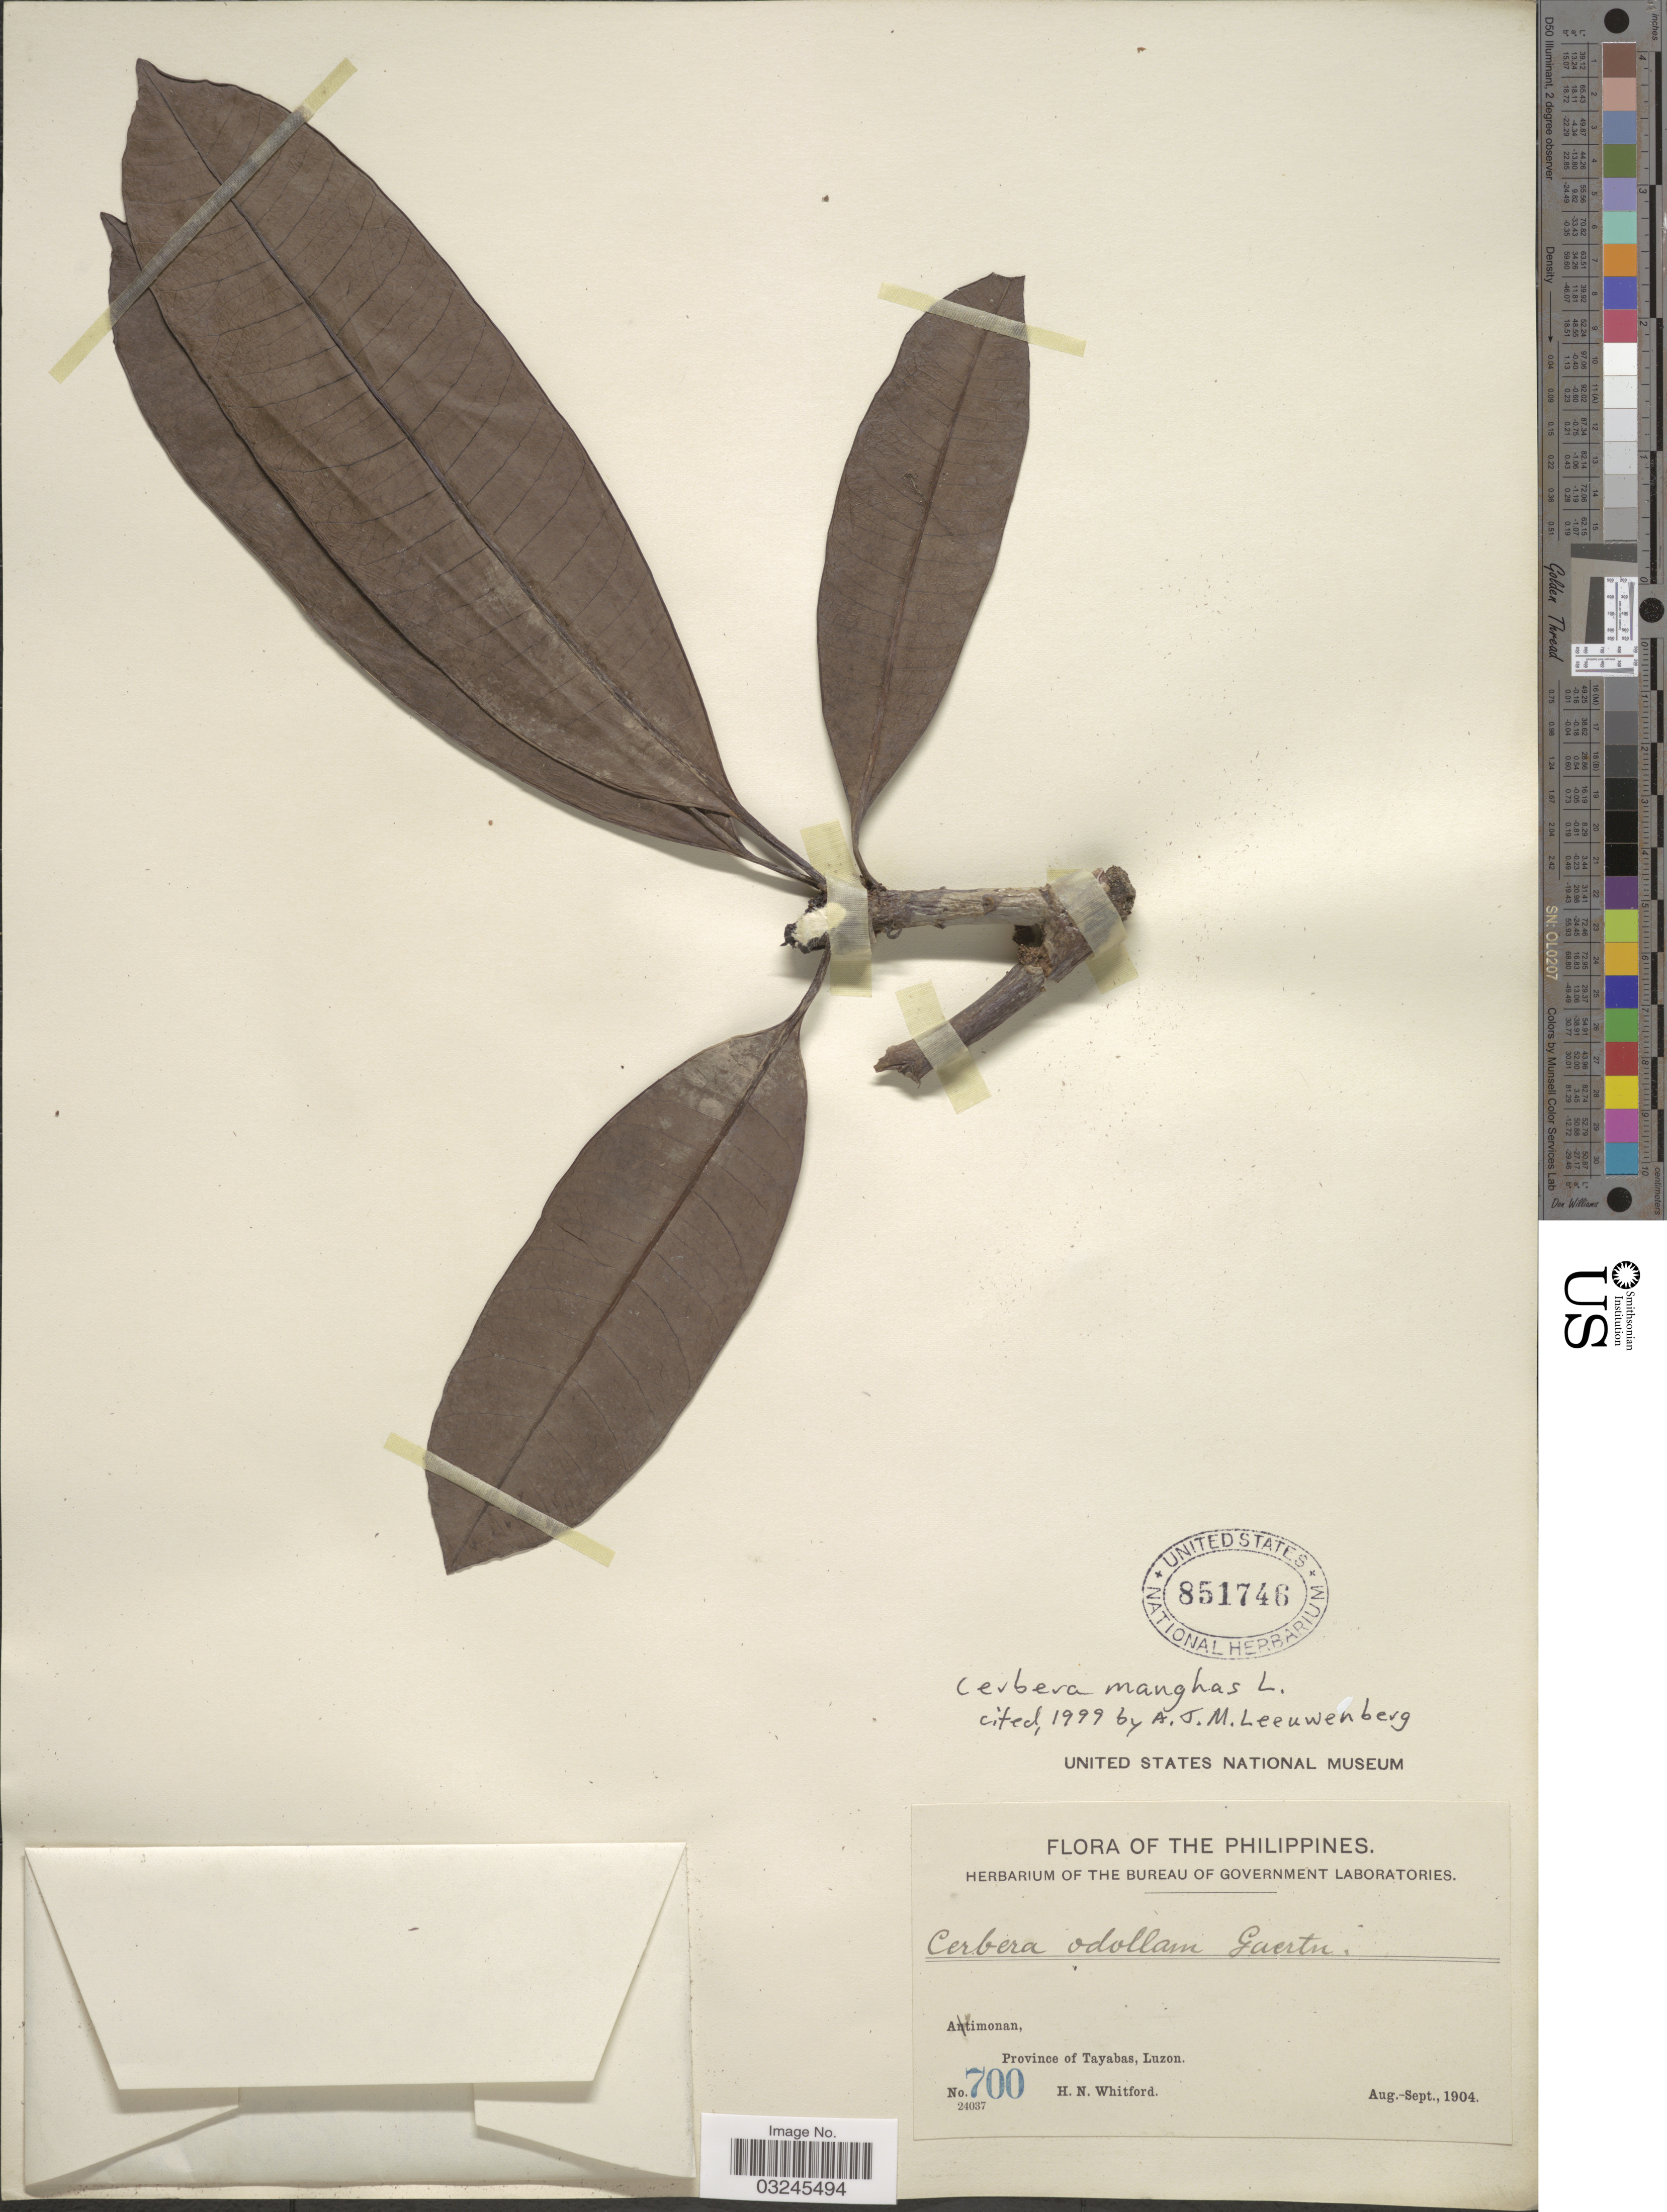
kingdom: Plantae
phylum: Tracheophyta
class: Magnoliopsida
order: Gentianales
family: Apocynaceae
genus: Cerbera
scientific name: Cerbera manghas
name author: L.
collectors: H. N. Whitford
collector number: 700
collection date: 1904-08/1904-09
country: Philippines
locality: Atimonan, Province of Tayabas, Luzon.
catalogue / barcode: US 851746